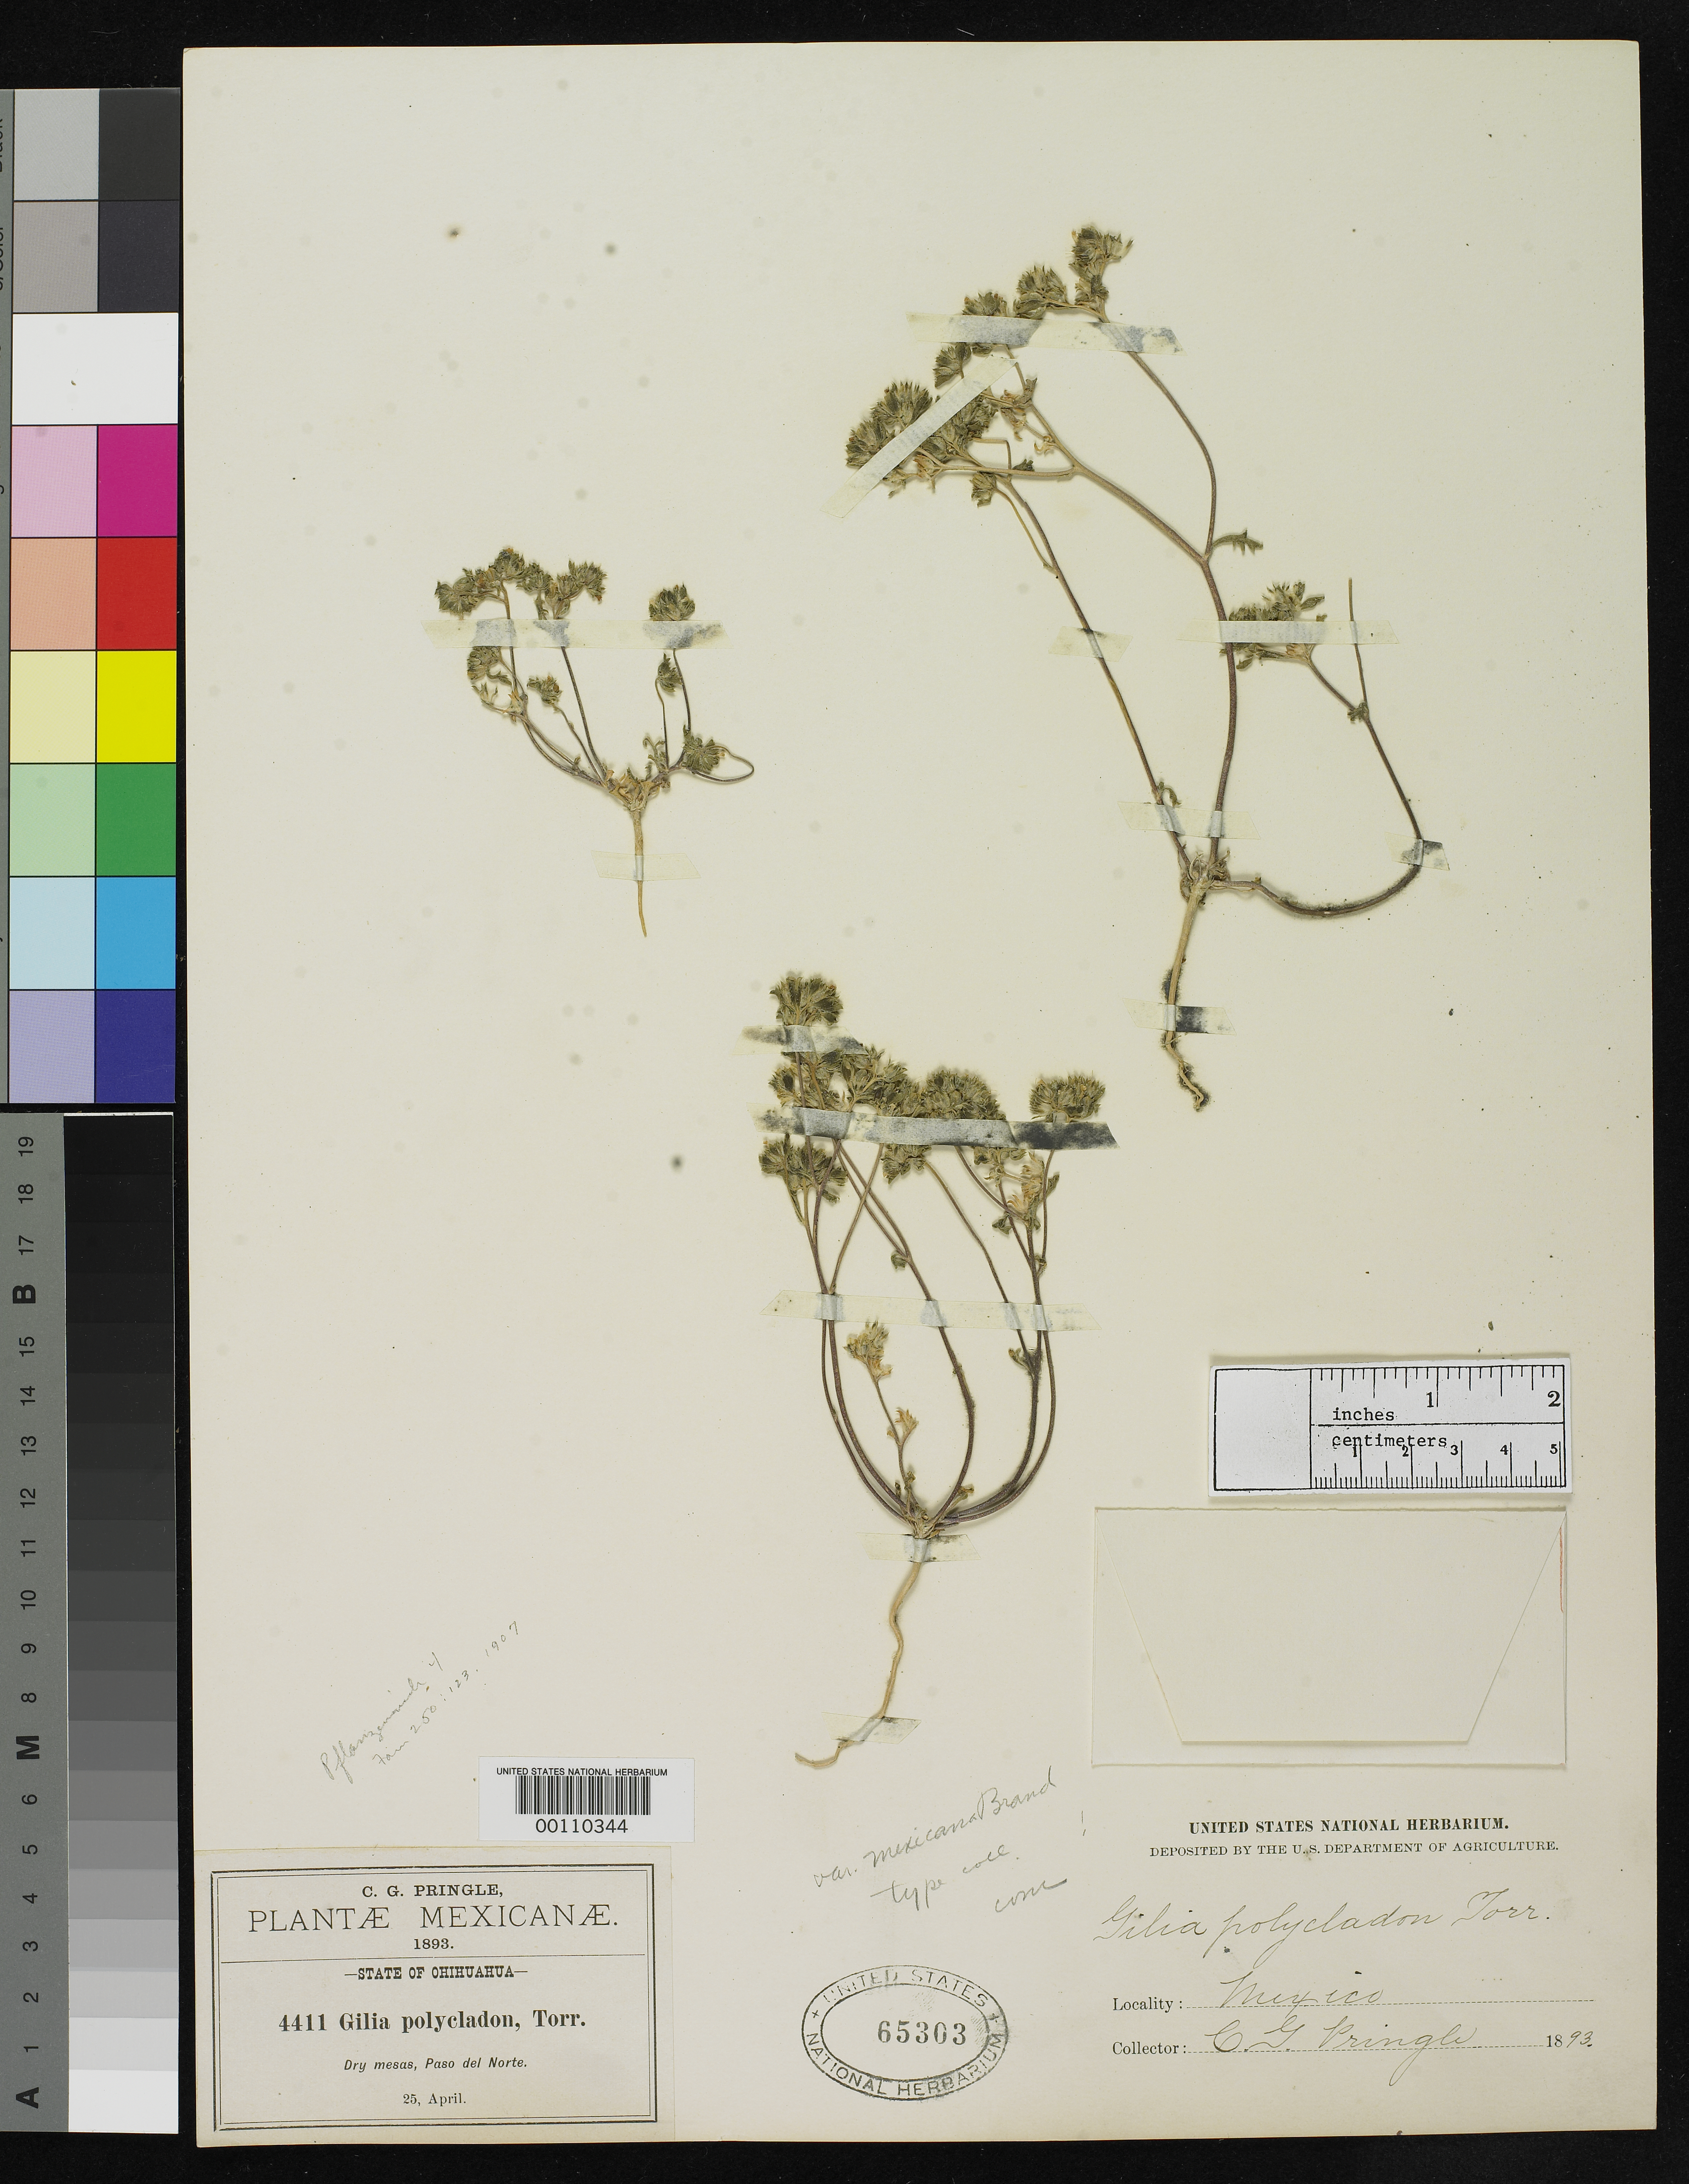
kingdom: Plantae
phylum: Tracheophyta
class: Magnoliopsida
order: Ericales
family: Polemoniaceae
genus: Gilia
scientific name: Gilia polycladon var. mexicana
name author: Brand in Engl.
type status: Isosyntype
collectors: C. G. Pringle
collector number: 4411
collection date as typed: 25 Apr 1893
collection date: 1893-04-25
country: Mexico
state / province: Chihuahua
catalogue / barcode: US 65303